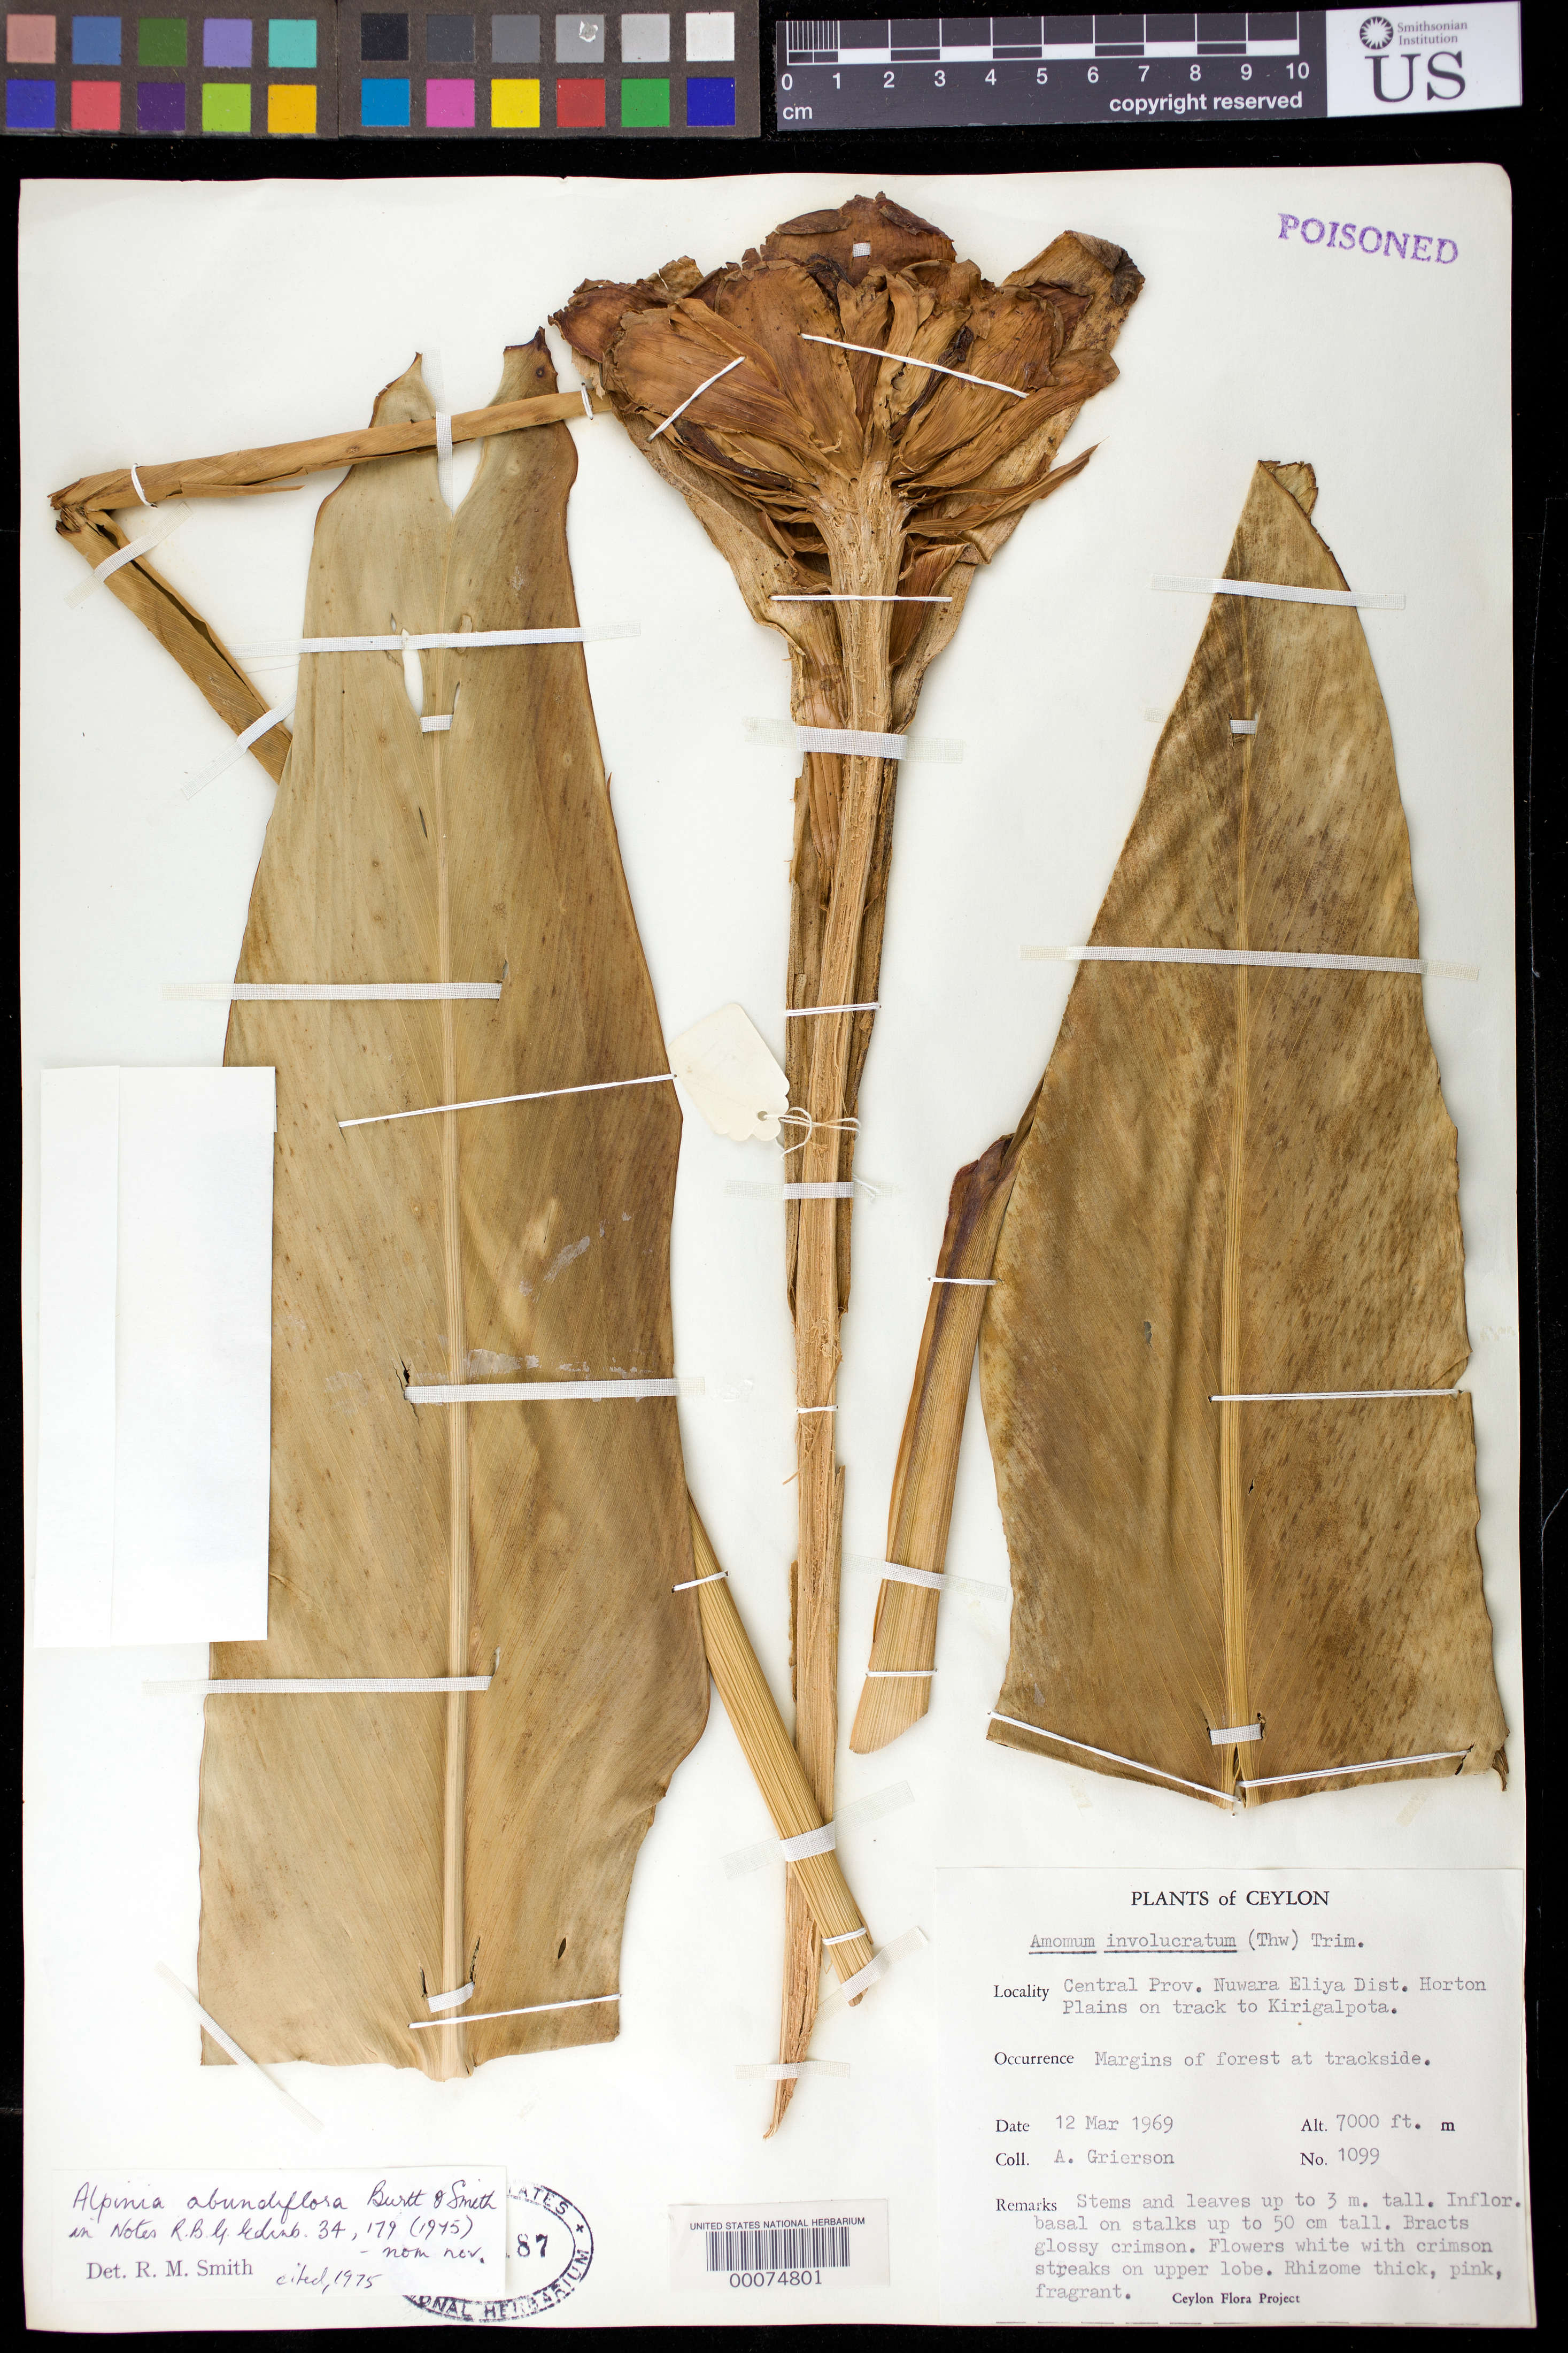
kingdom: Plantae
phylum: Tracheophyta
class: Liliopsida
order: Zingiberales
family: Zingiberaceae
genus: Alpinia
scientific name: Alpinia abundiflora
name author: Burtt & R.M. Sm.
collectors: A. Grierson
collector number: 1099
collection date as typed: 12 Mar 1969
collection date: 1969-03-12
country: Sri Lanka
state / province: Central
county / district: Nuwara Eliya Dist.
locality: Horton plains on track to kirigalpota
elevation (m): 2134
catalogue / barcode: US 2612187